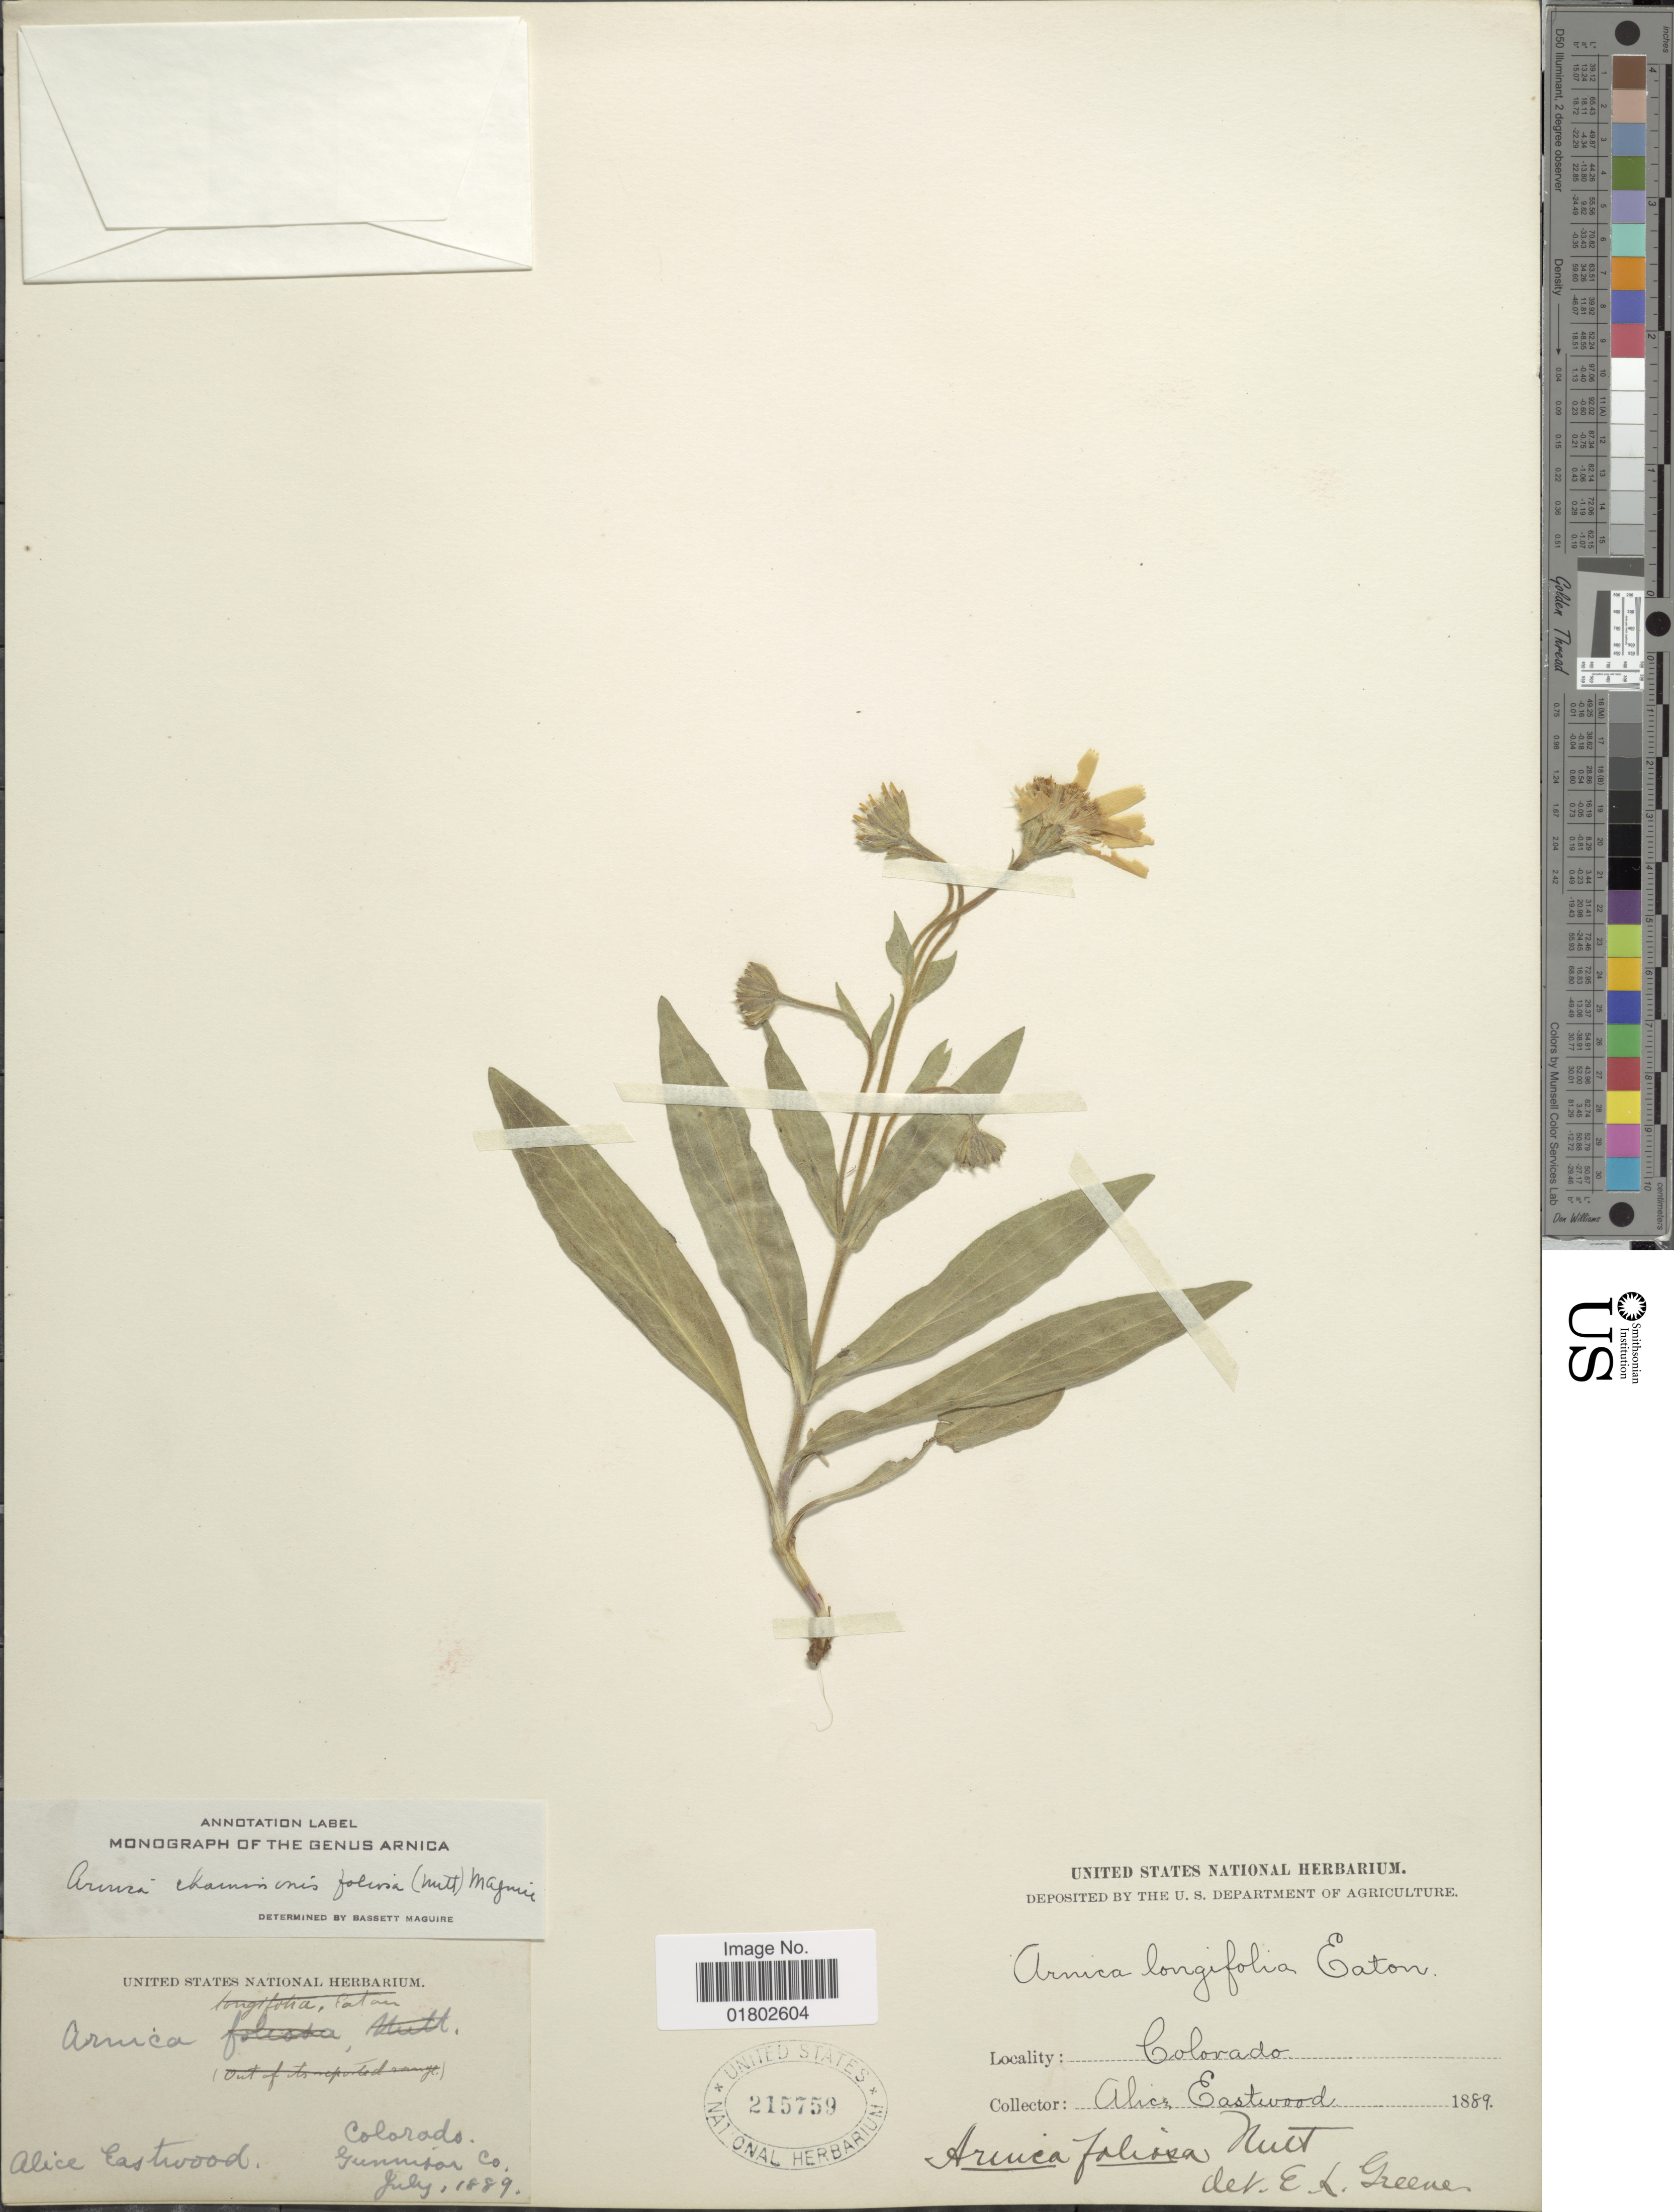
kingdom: Plantae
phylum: Tracheophyta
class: Magnoliopsida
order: Asterales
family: Asteraceae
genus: Arnica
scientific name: Arnica chamissonis subsp. foliosa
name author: (Nutt.) Maguire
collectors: A. Eastwood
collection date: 1889-07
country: United States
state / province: Colorado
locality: Gunnison Co.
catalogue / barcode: US 215759